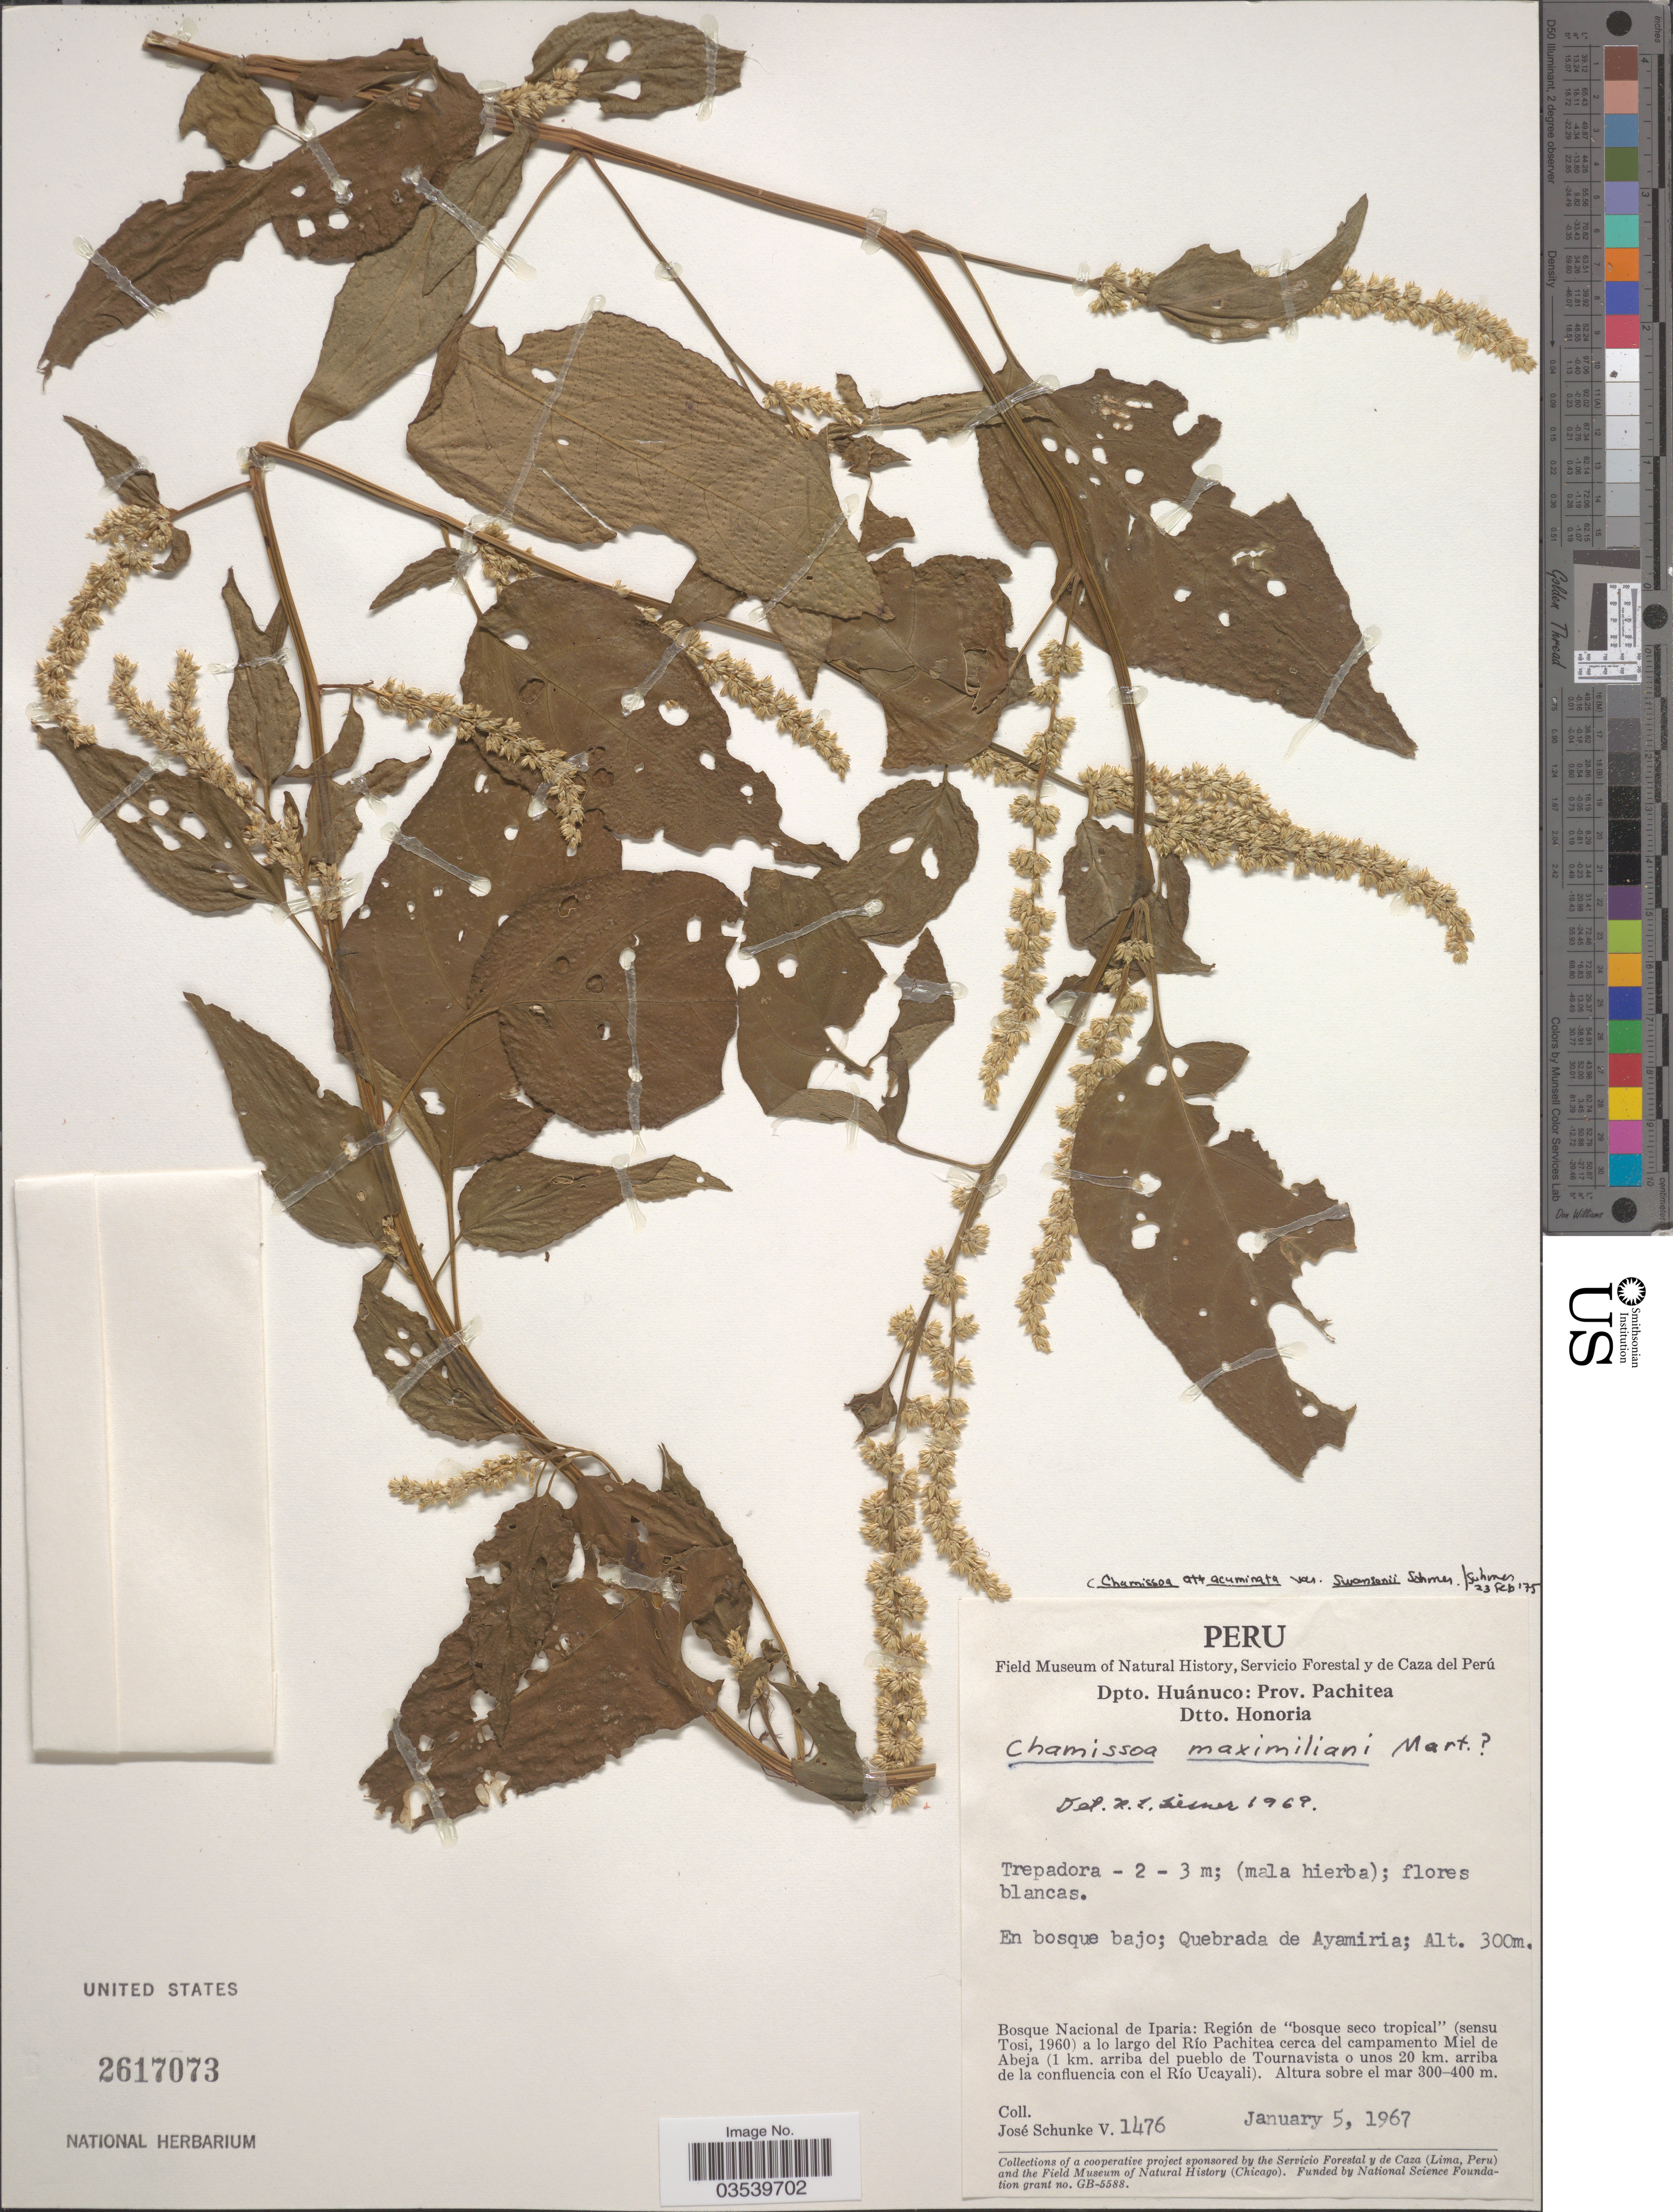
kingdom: Plantae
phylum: Tracheophyta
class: Magnoliopsida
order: Caryophyllales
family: Amaranthaceae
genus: Chamissoa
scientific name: Chamissoa acuminata var. maximiliani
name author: (Mart. ex Moq.) Sohmer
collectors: J. Schunke Vigo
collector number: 1476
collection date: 1967-01-05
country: Peru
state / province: Huánuco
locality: Dpto. Huánuco: Prov. Pachitea. Dtto. Honoria. En bosque bajo; Quebrada de Ayamiria. Bosque Nacional de Iparia: Región de "bosque seco tropical" (sensu Tosi, 1960) a lo largo del Río Pachitea cerca del campamento Miel de Abeja (1 km. arriba del pueblo de Tournavista o unos 20 km. arriba de la confluencia con el Río Ucayali).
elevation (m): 300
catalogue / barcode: US 2617073